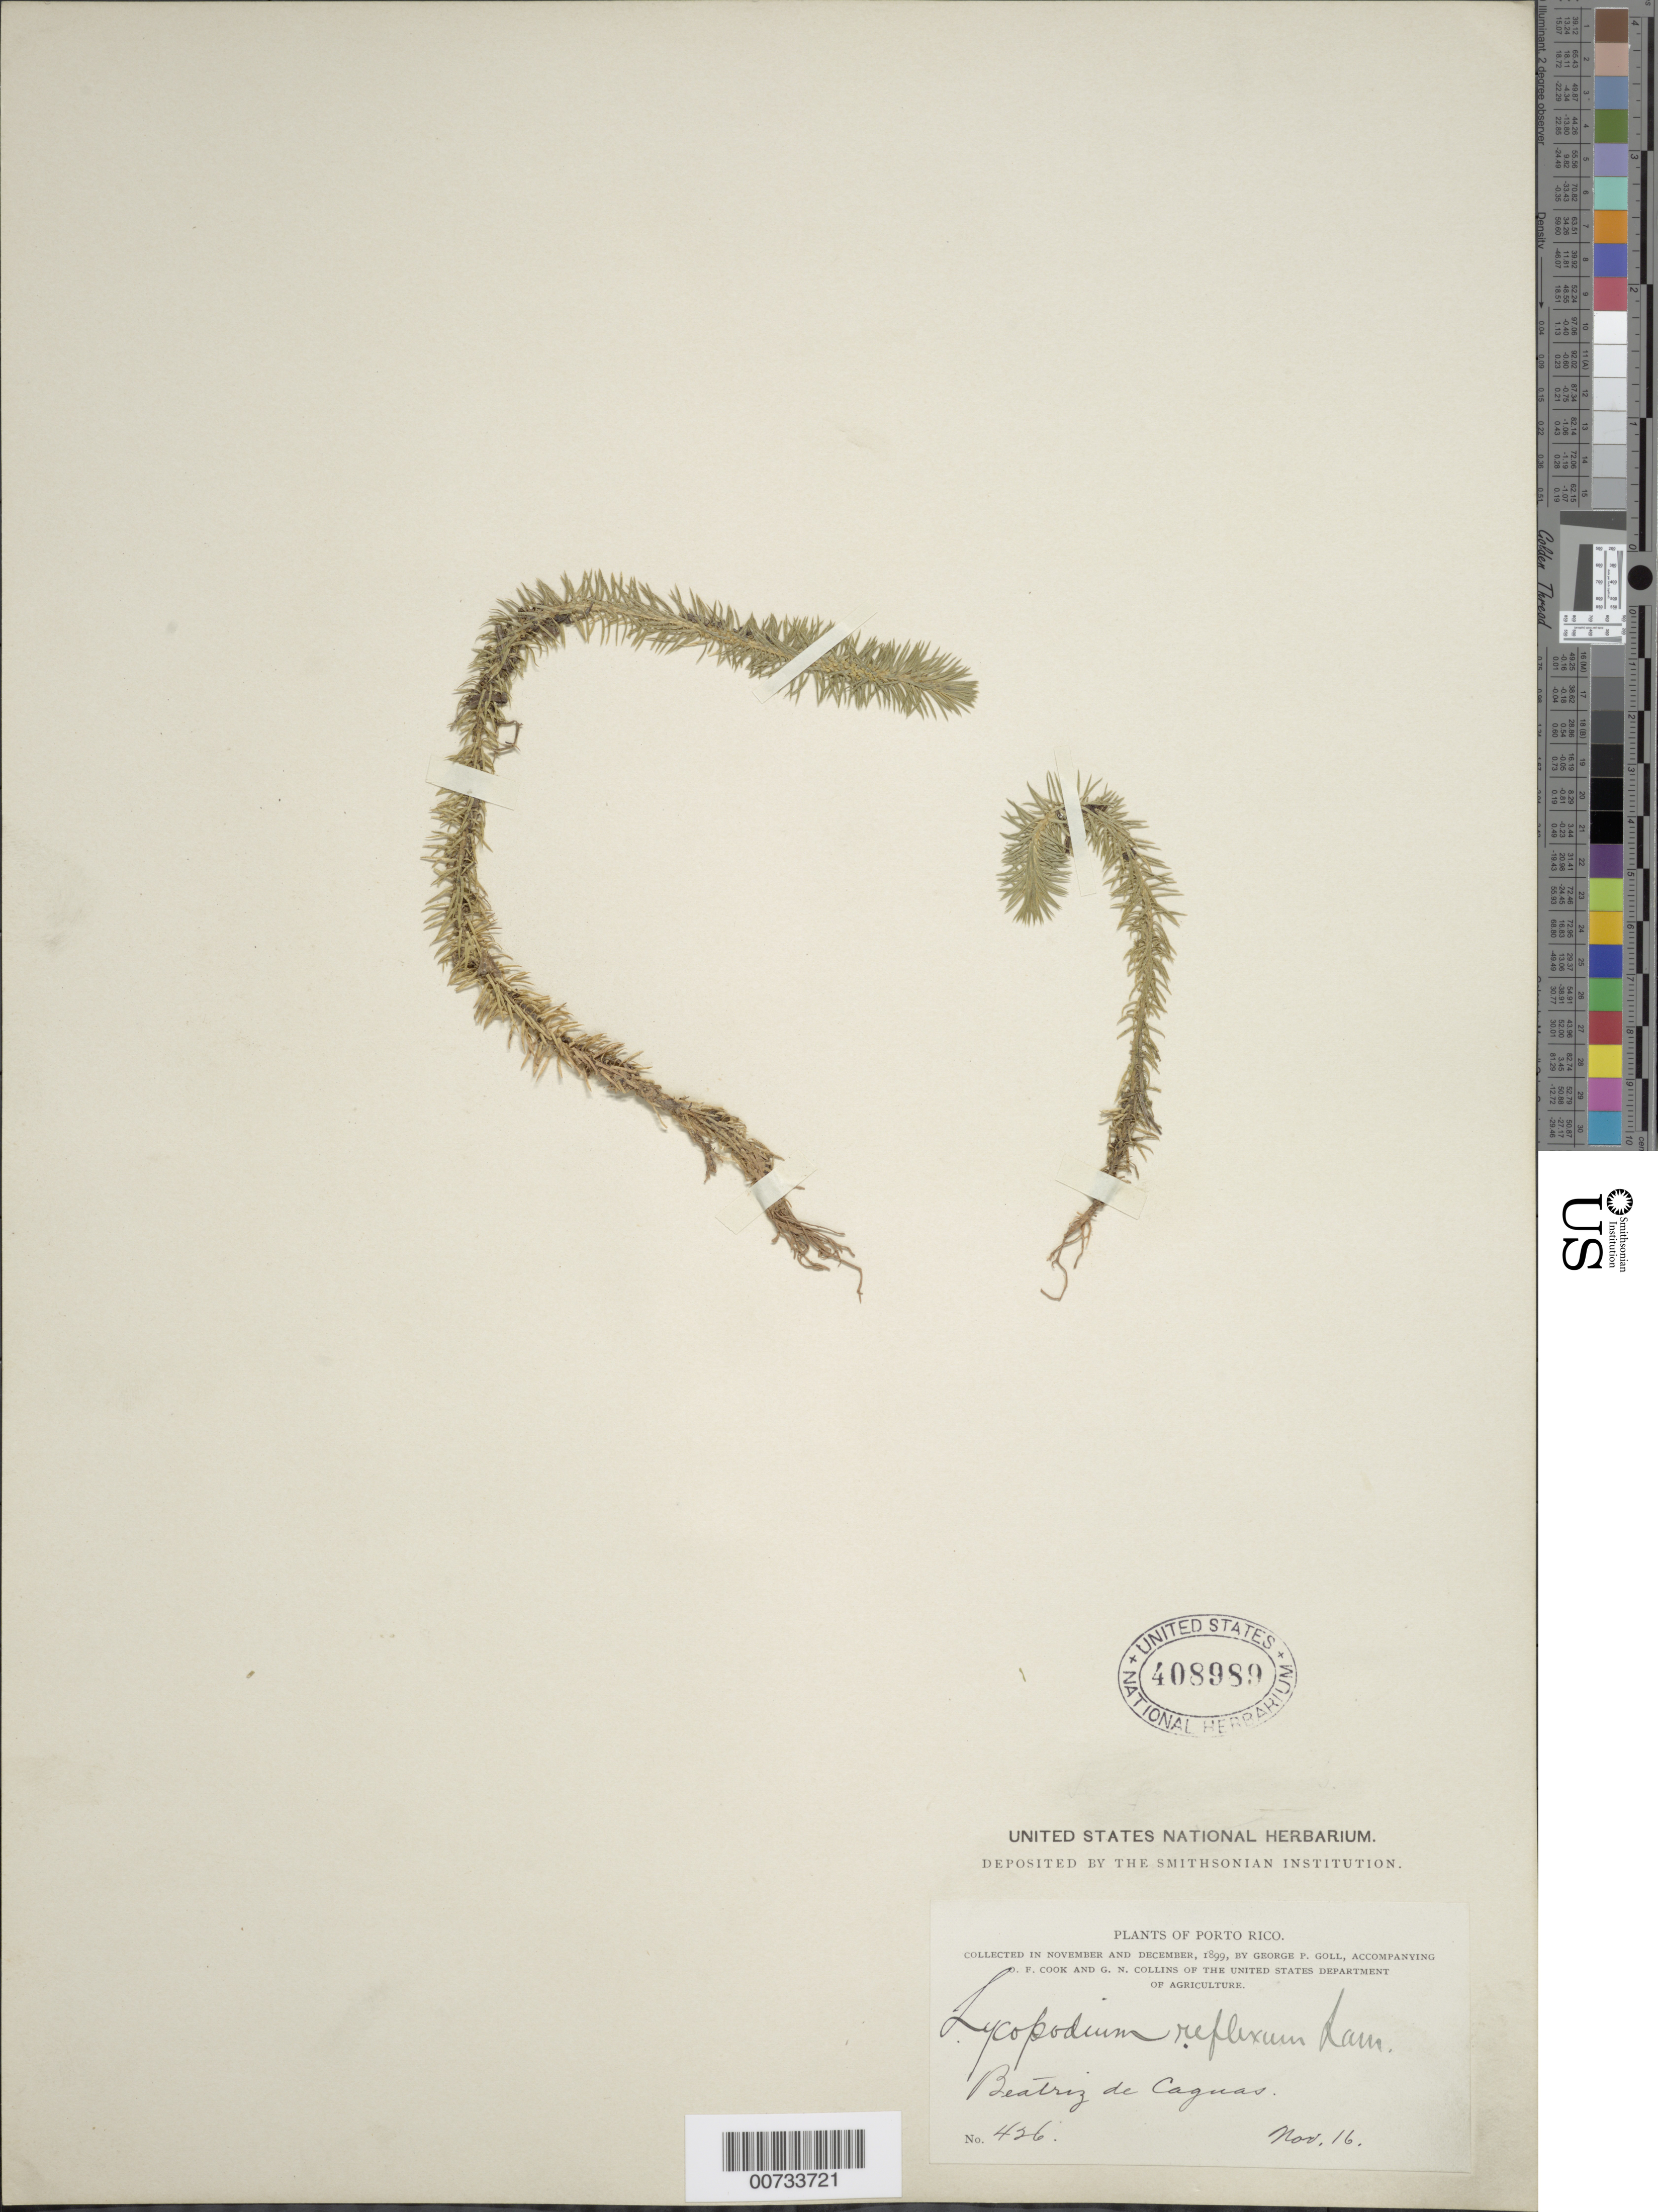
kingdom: Plantae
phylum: Tracheophyta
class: Lycopodiopsida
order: Lycopodiales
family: Lycopodiaceae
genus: Phlegmariurus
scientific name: Phlegmariurus reflexus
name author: (Lam.) B. Øllg.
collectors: G. Goll, O. F. Cook & G. N. Collins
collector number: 426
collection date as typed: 16 Nov 1899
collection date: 1899-11-16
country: Puerto Rico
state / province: Caguas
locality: Beatriz de Caguas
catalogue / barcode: US 408989